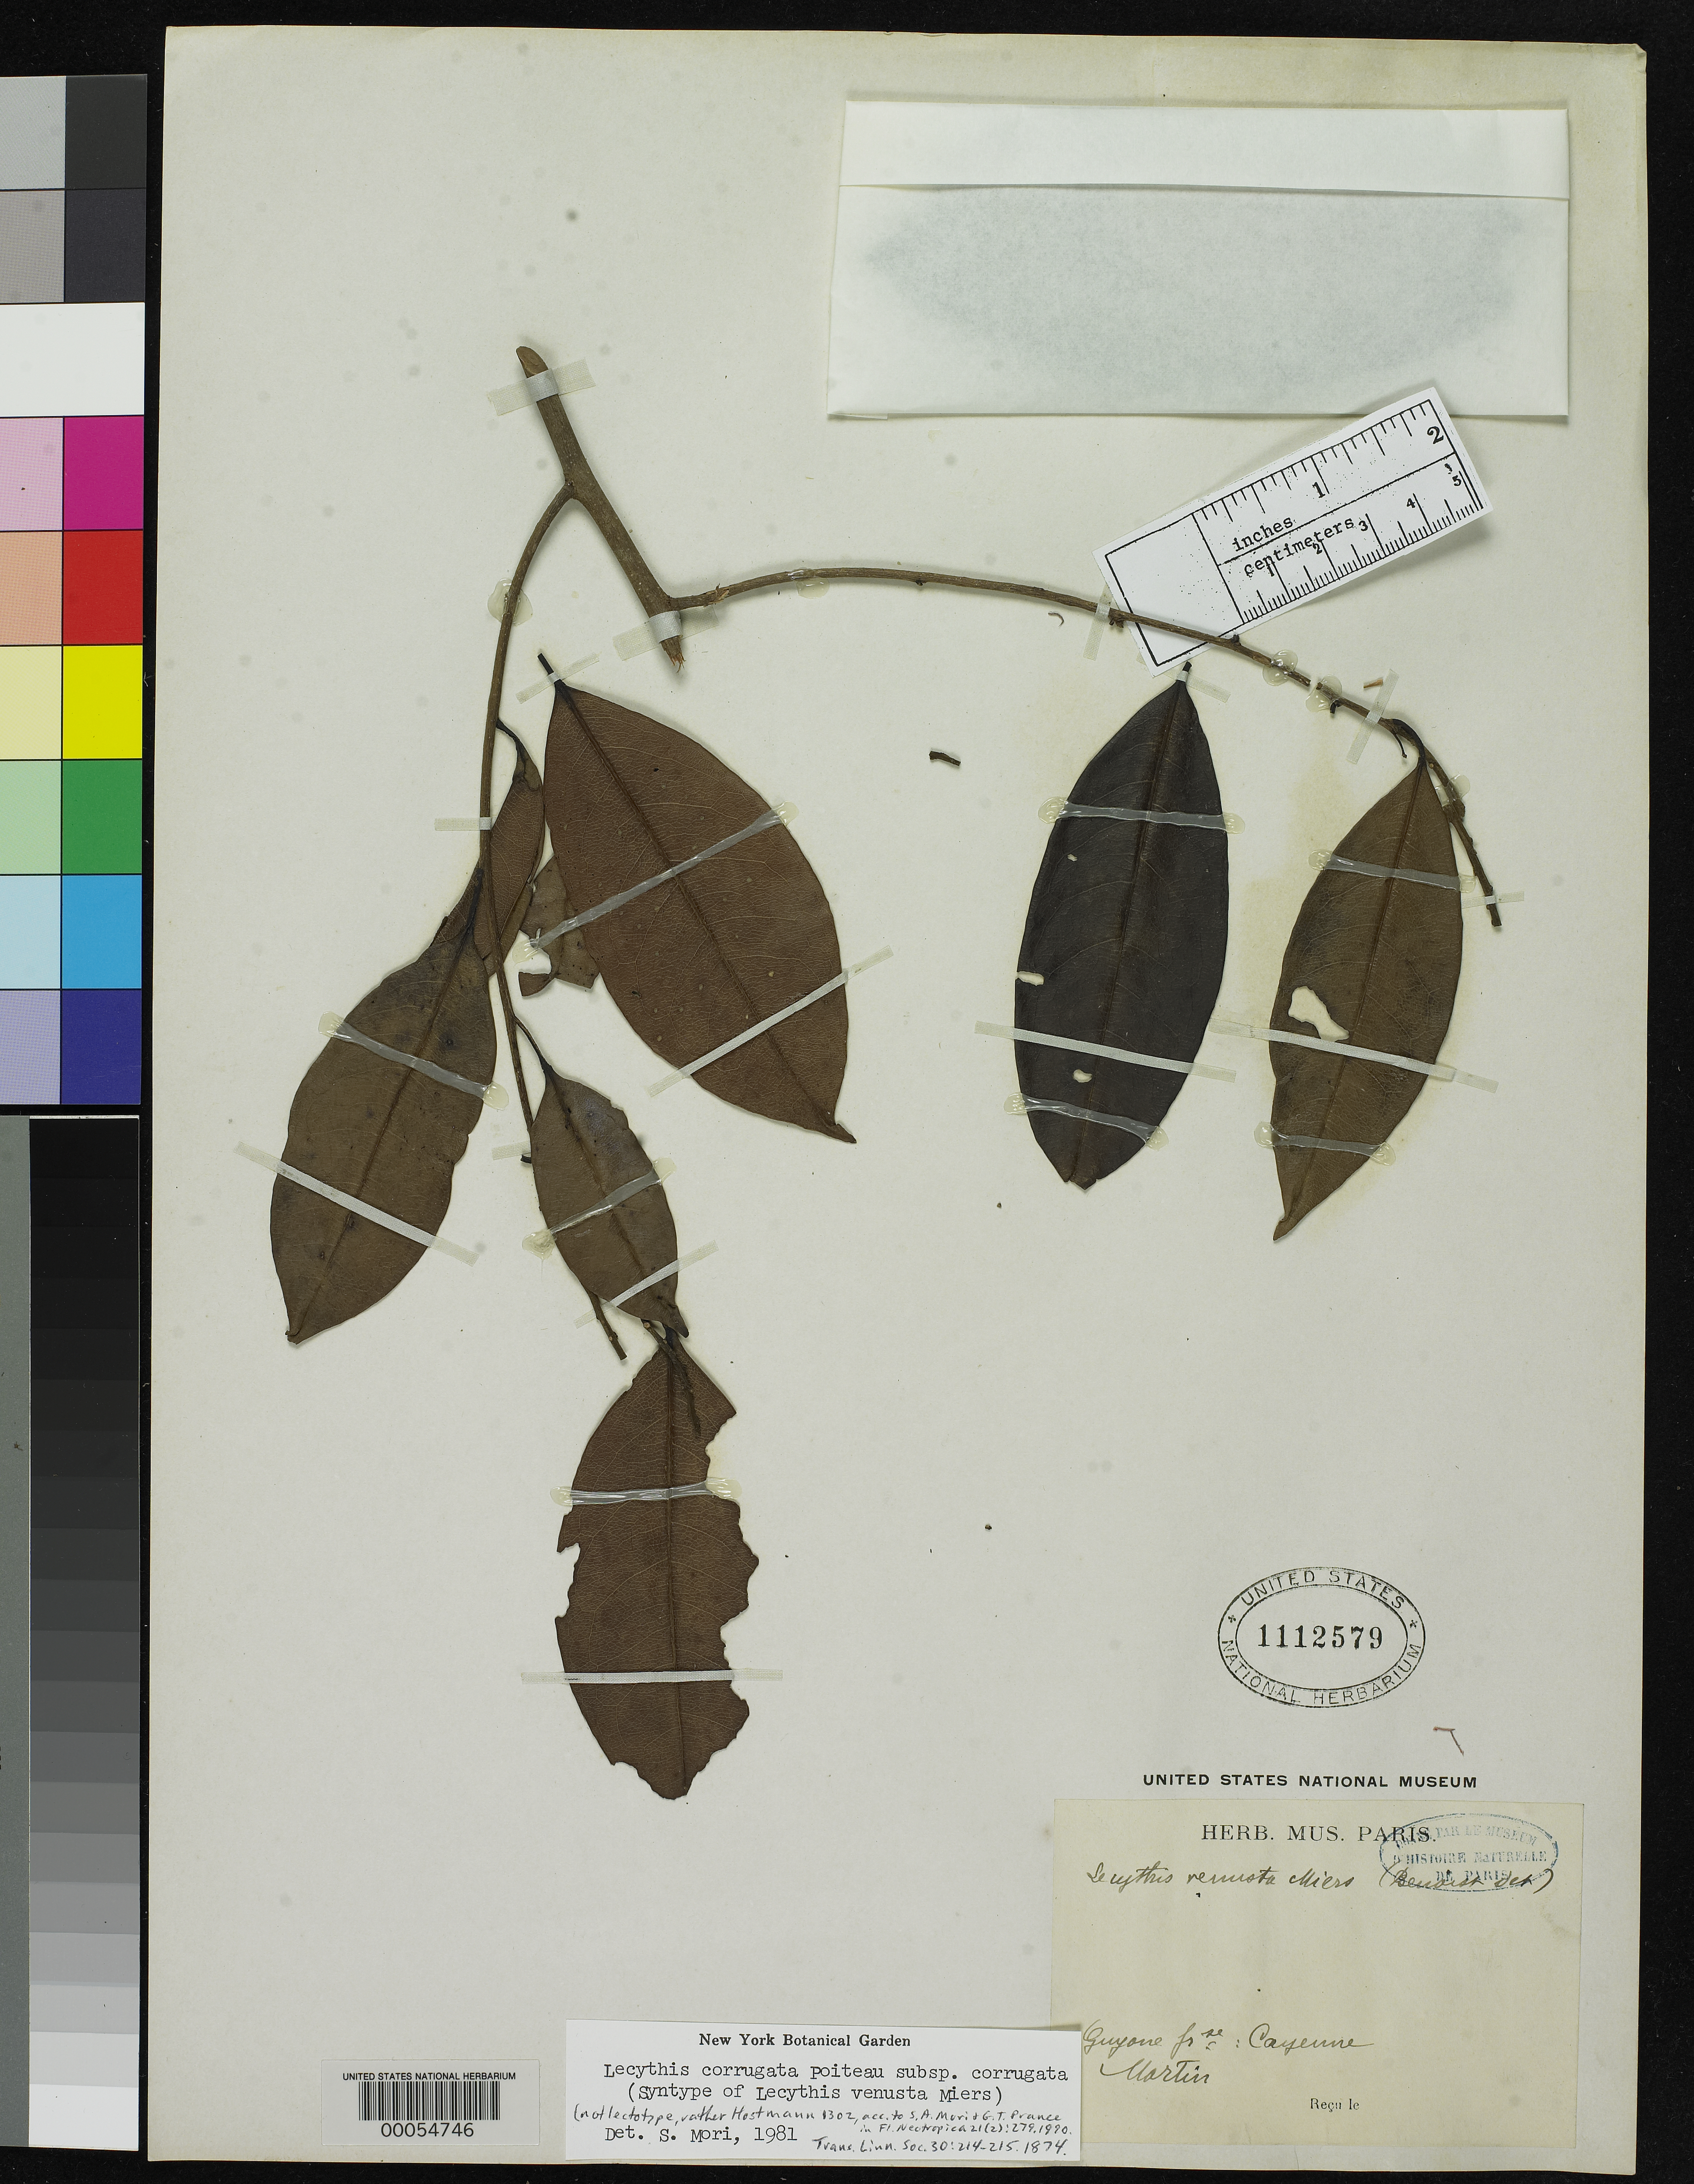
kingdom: Plantae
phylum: Tracheophyta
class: Magnoliopsida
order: Ericales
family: Lecythidaceae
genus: Lecythis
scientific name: Lecythis venusta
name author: Miers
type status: Isosyntype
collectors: W. Martin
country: French Guiana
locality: Cayenne.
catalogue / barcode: US 1112579